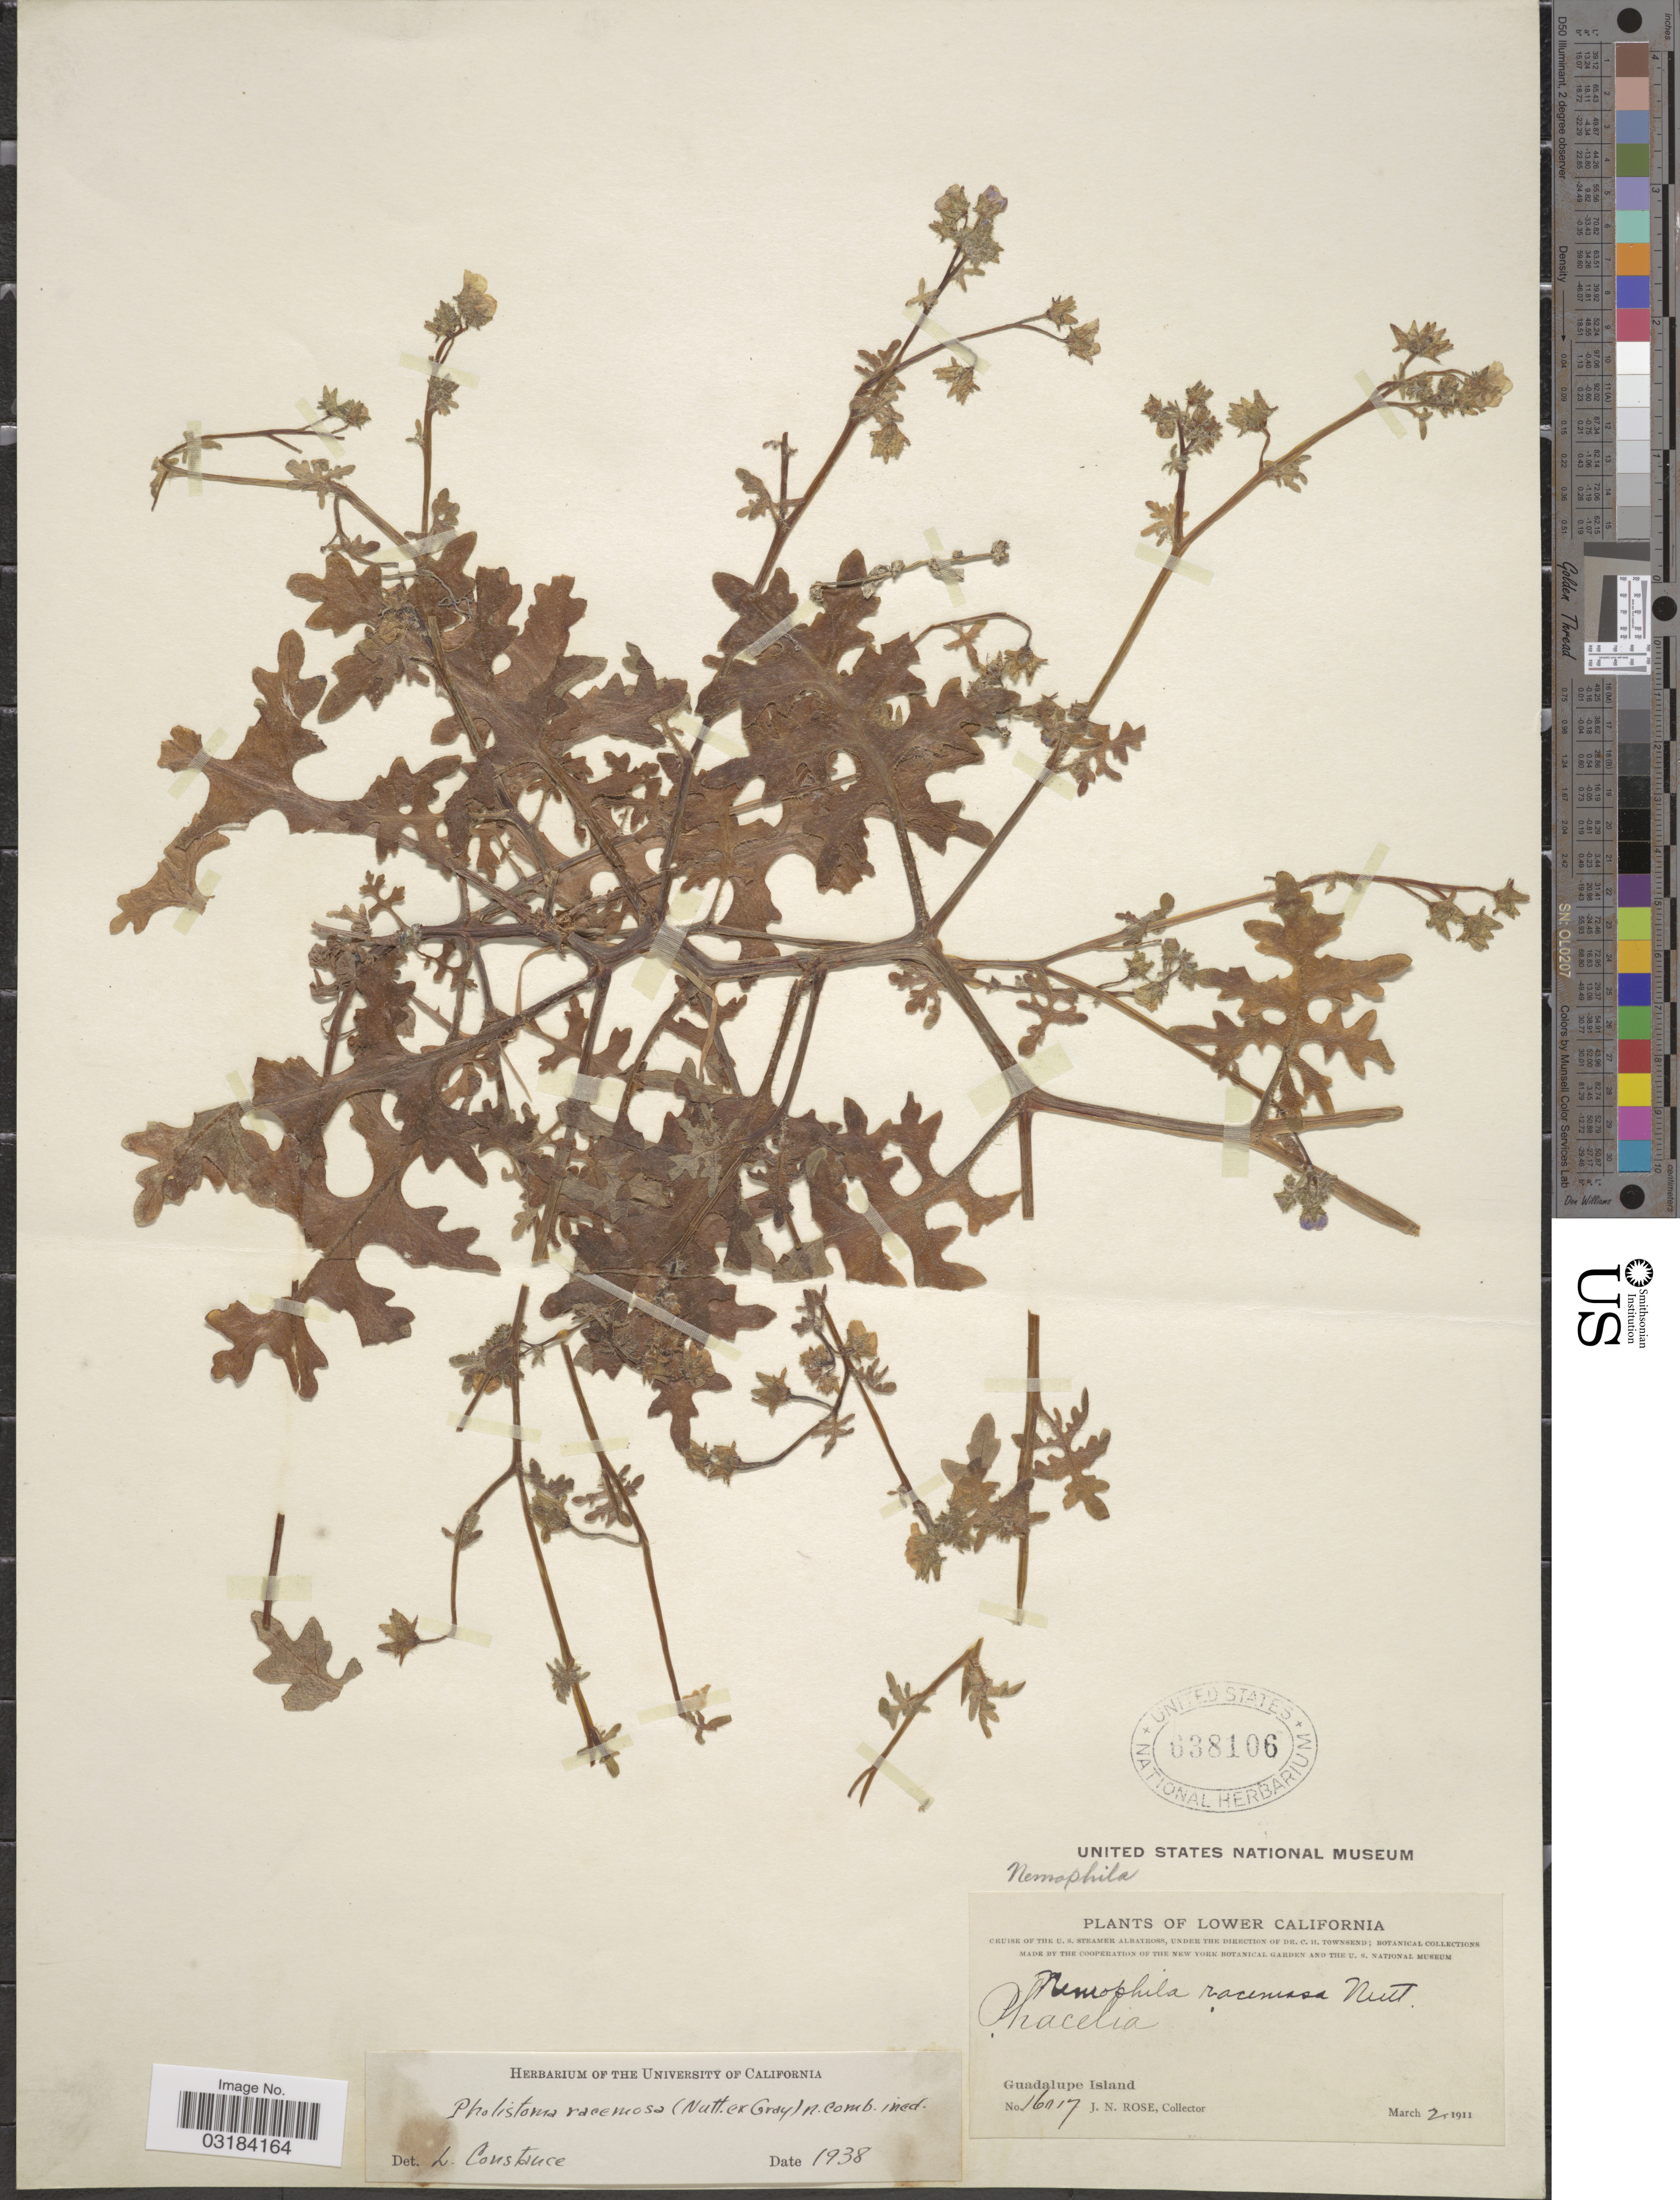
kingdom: Plantae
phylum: Tracheophyta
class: Magnoliopsida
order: Boraginales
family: Hydrophyllaceae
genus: Pholistoma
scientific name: Pholistoma racemosum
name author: (Nutt. ex A. Gray) Constance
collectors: J. N. Rose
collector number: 16017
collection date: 1911-03-02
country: Mexico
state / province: Baja California Norte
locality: Lower California. Guadalupe Island.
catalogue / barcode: US 638106